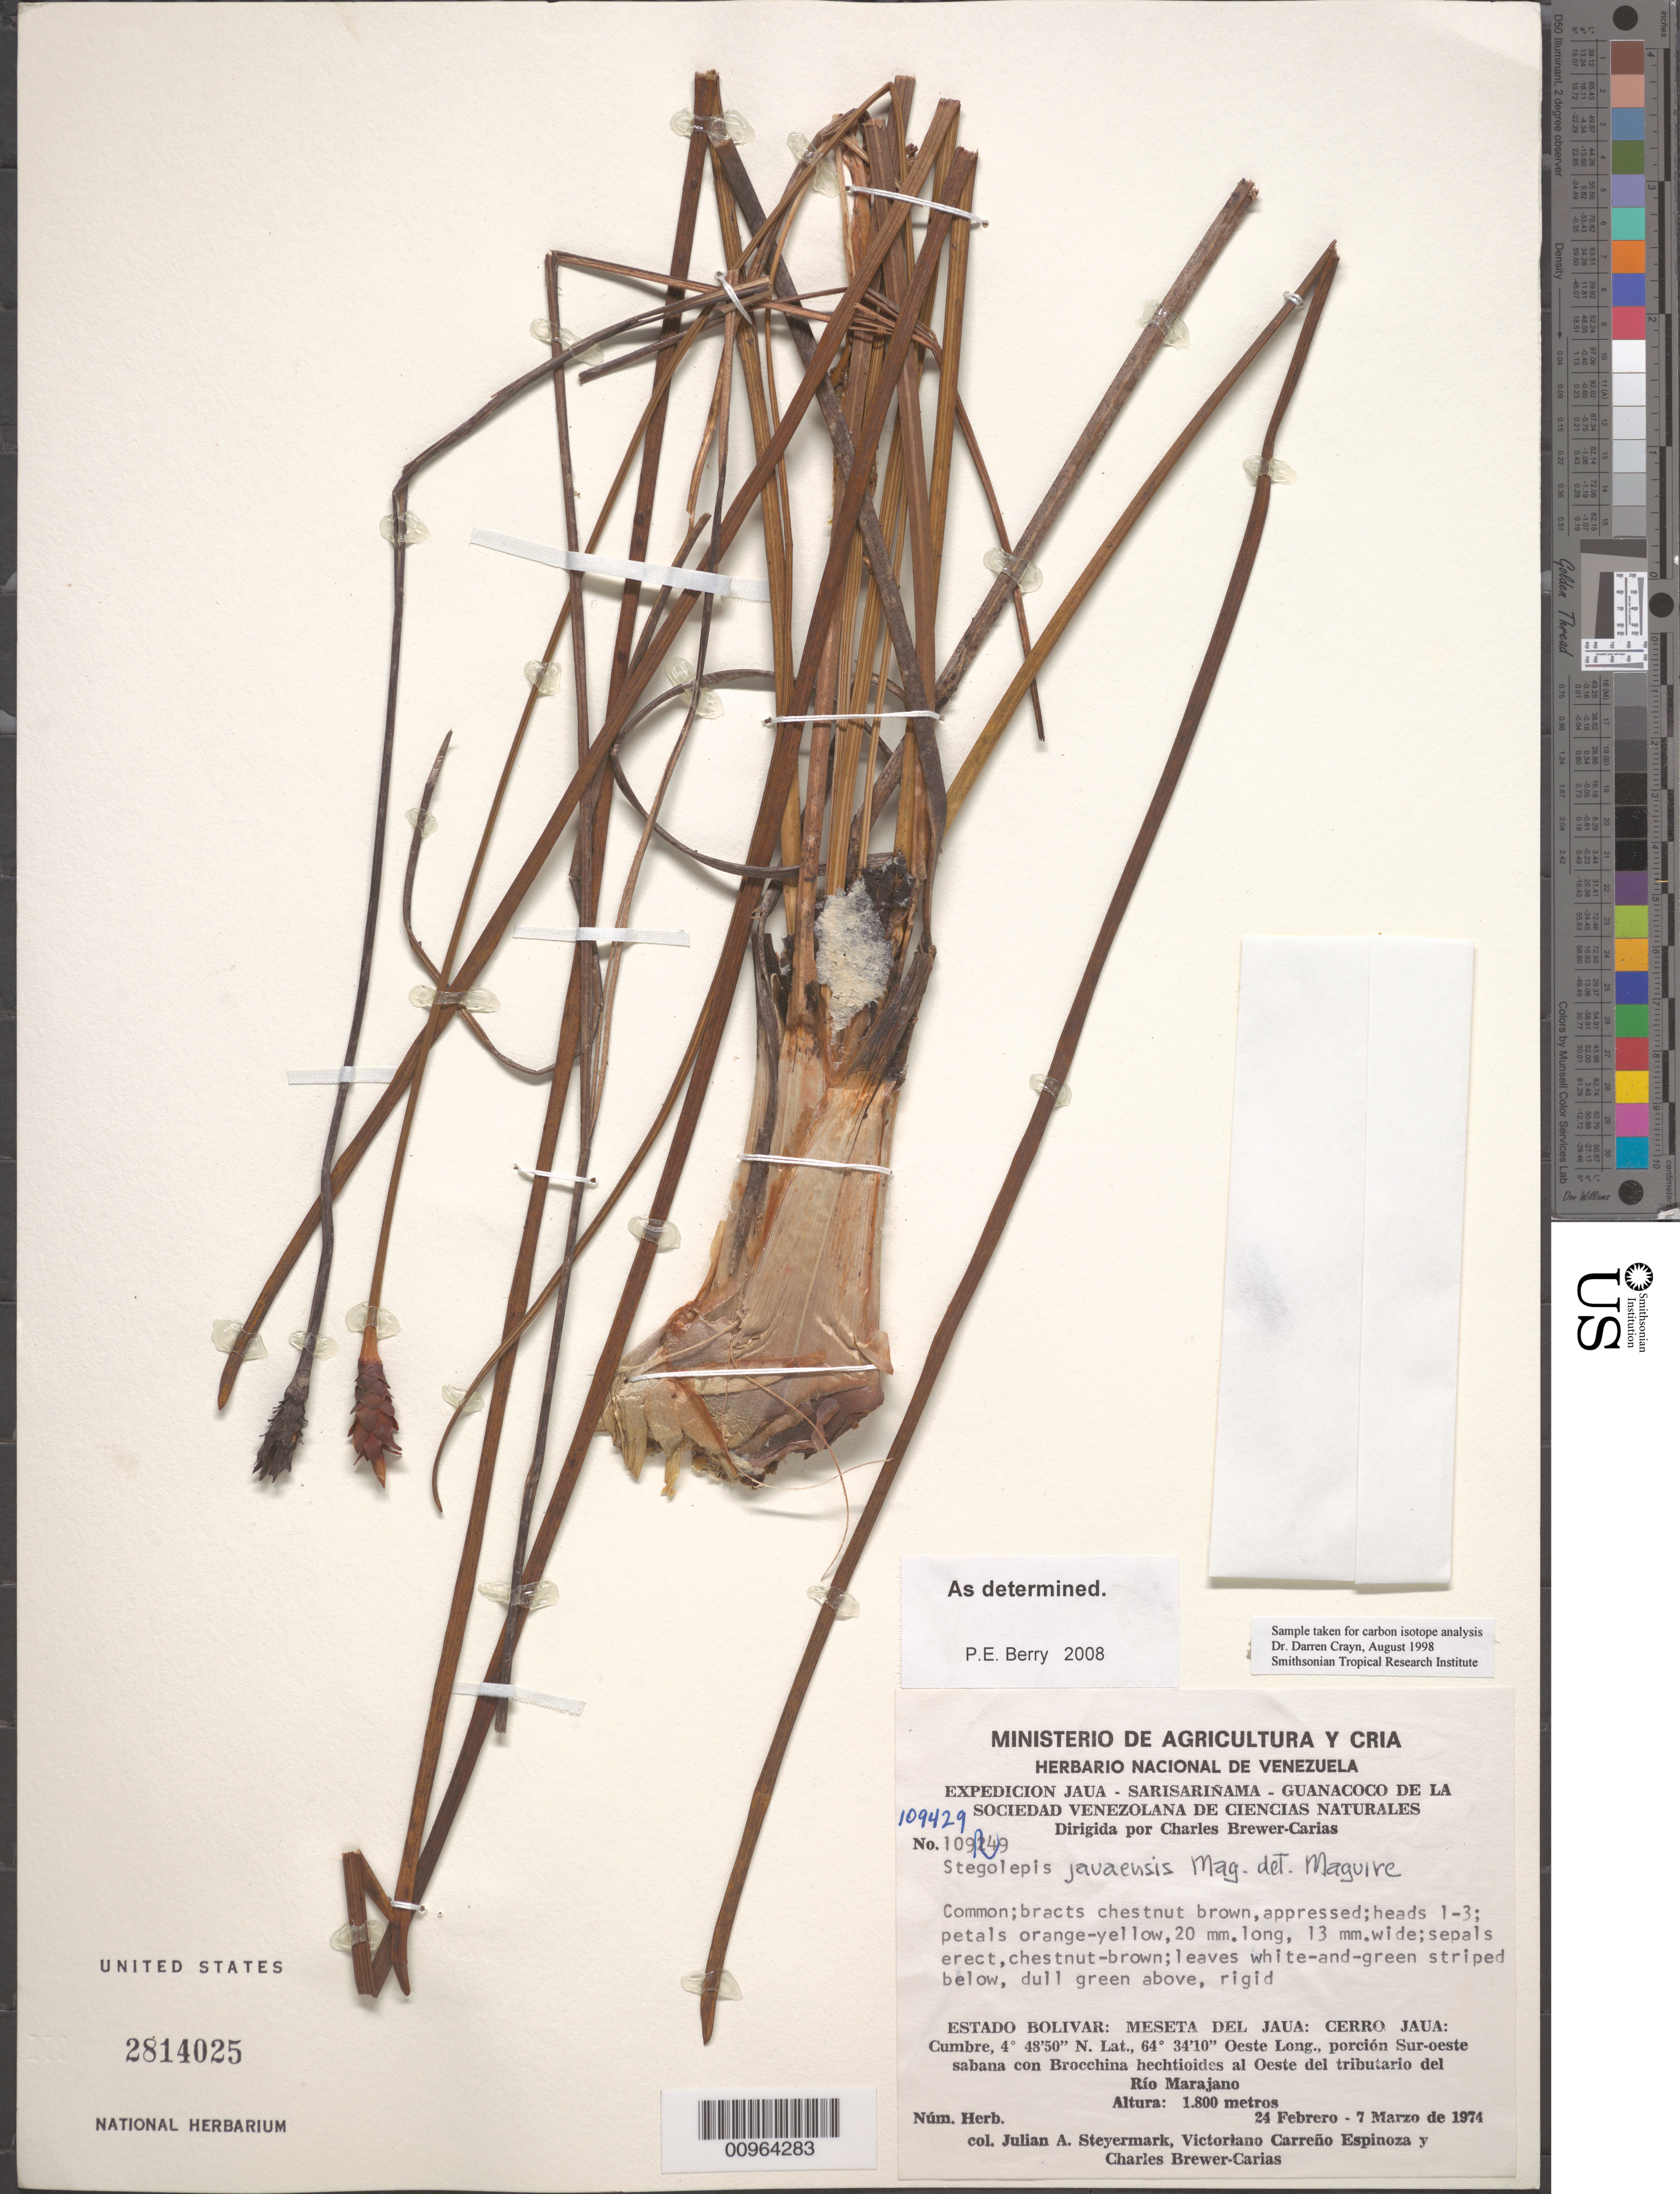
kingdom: Plantae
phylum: Tracheophyta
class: Liliopsida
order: Poales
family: Rapateaceae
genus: Stegolepis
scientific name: Stegolepis jauaensis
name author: Maguire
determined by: Berry, P. E., (WIS), University of Wisconsin - Madison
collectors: J. Steyermark, V. Carreño E. & C. Brewer-Carias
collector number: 109429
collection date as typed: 24-Feb-74 to 7-Mar-74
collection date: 1974-02-24/1974-03-07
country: Venezuela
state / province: Bolívar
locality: Meseta del Jaua: Cerro Jaua, SO Sabana, W tributarío del Río Marajano.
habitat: Cumbre; sabana con Brocchina hechtiodes.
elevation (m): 1800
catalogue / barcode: US 2814025